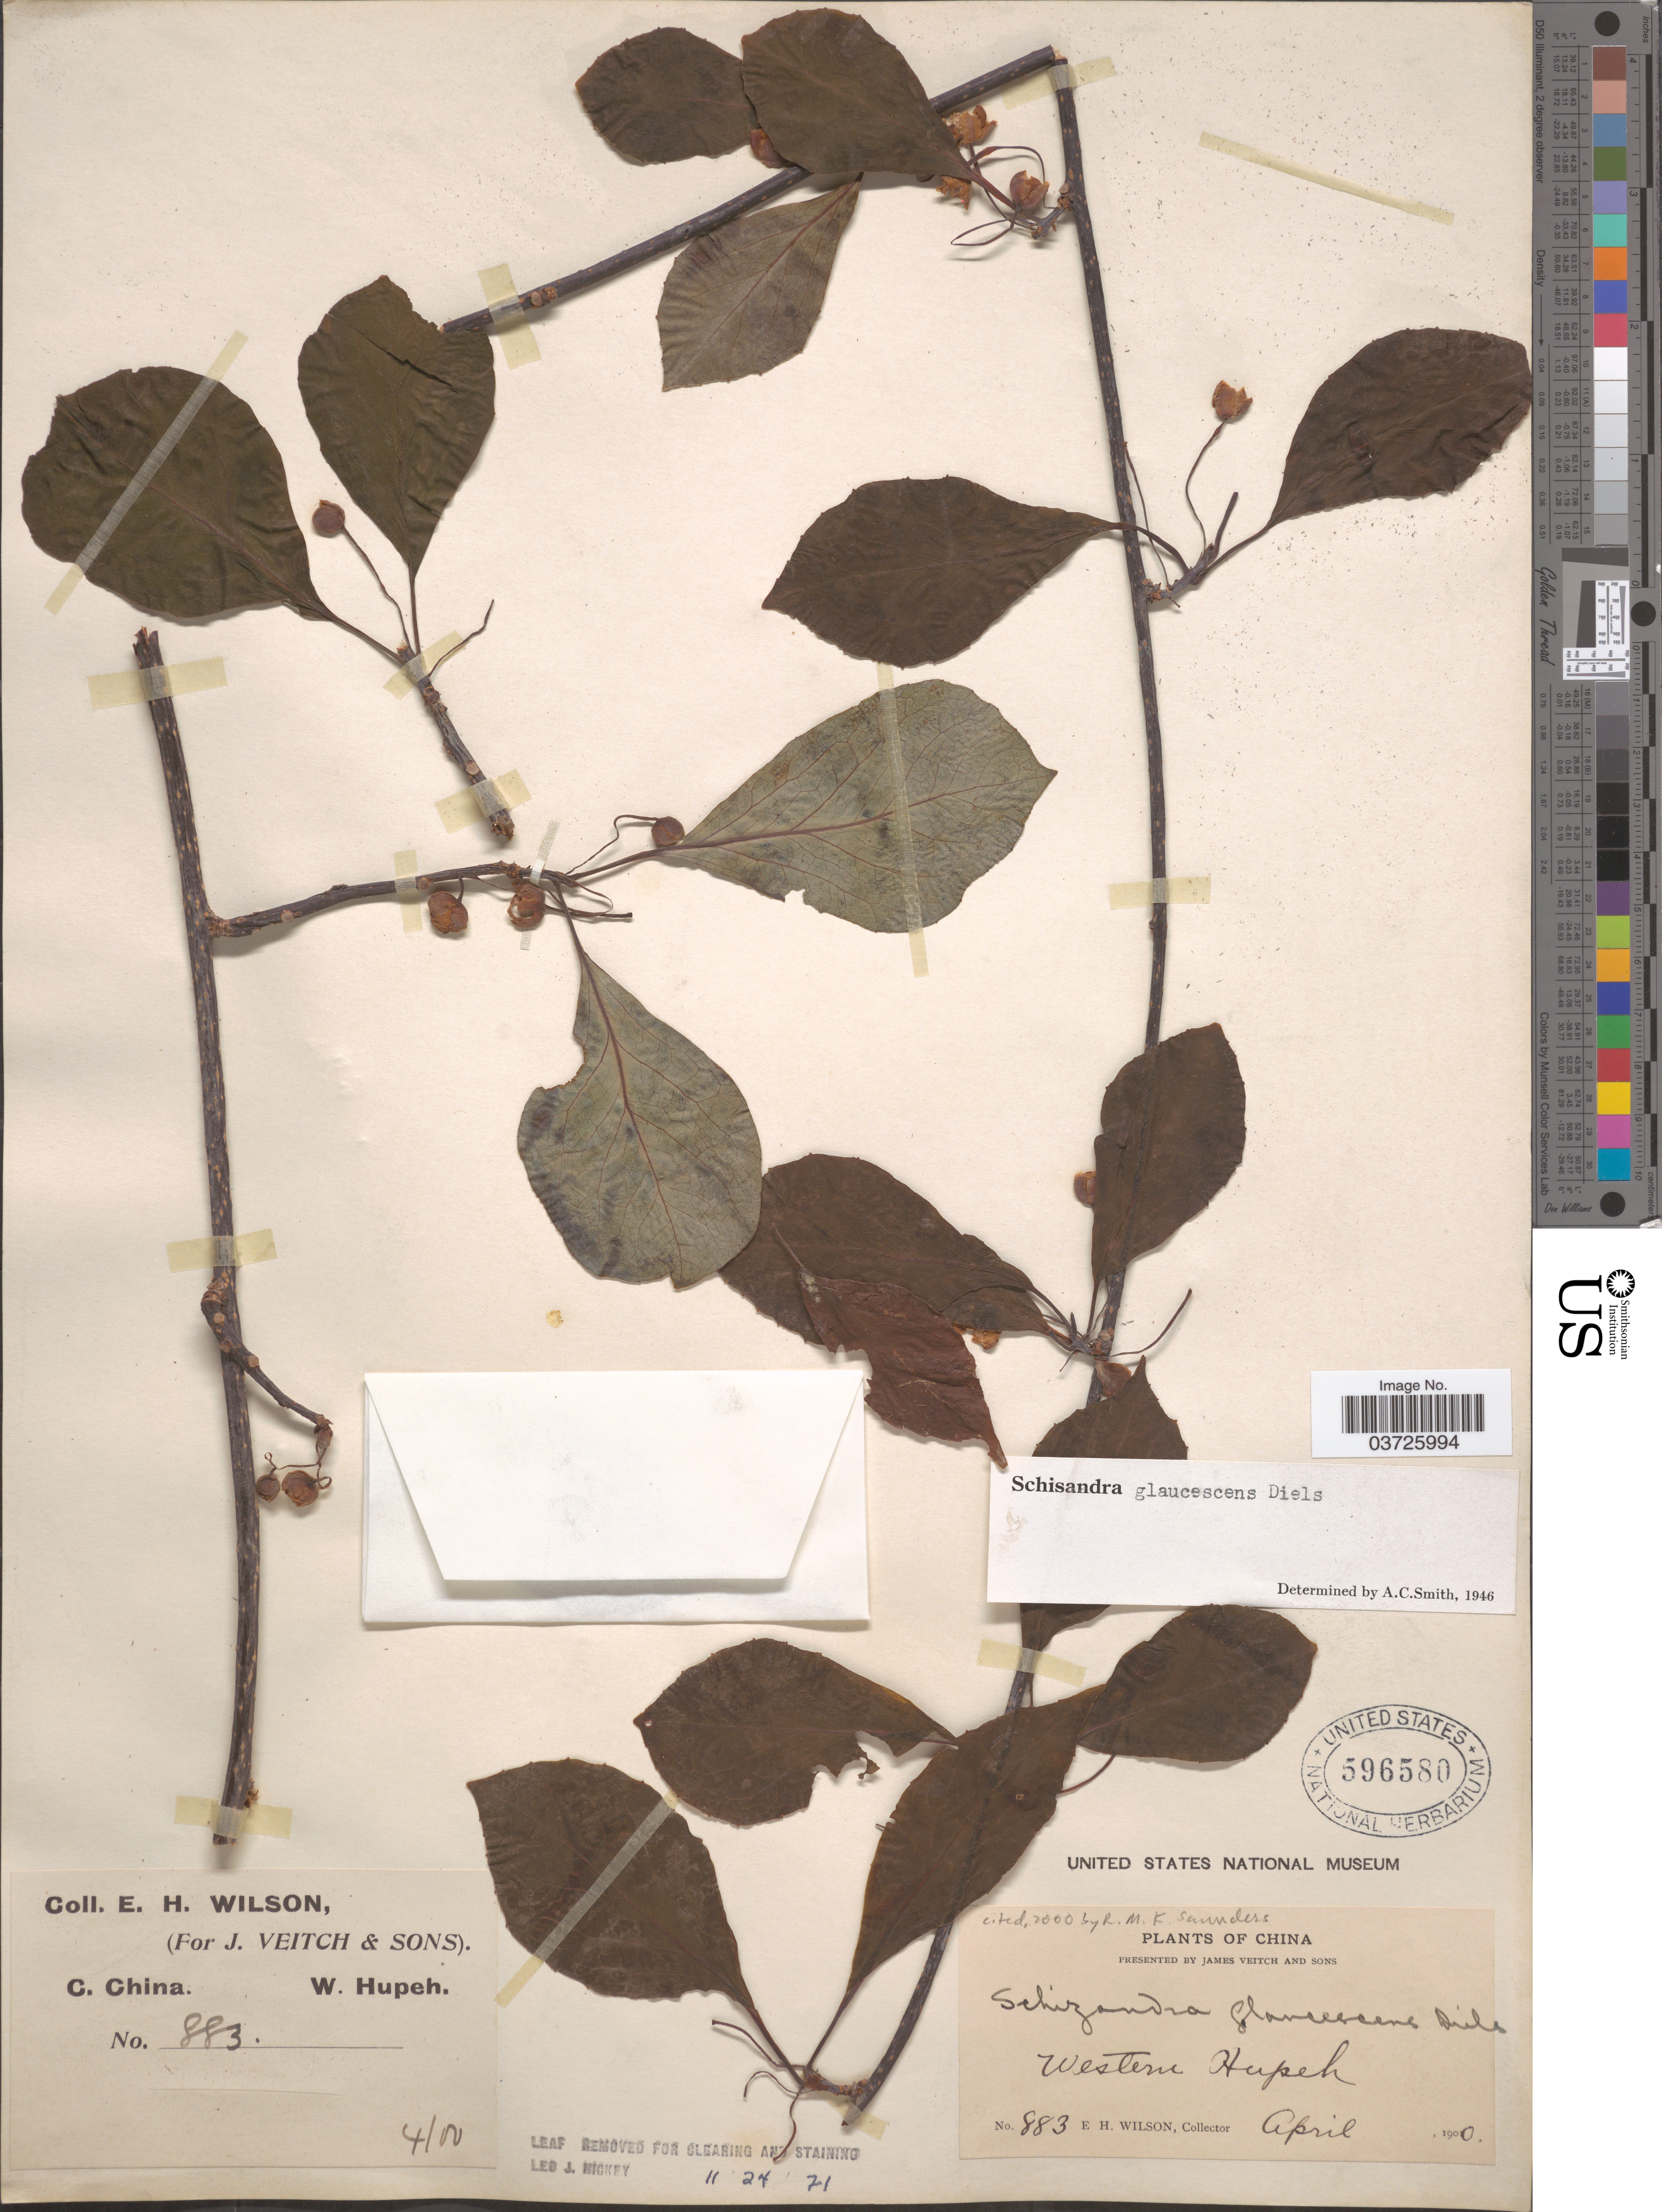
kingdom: Plantae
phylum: Tracheophyta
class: Magnoliopsida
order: Austrobaileyales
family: Schisandraceae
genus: Schisandra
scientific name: Schisandra elongata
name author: (Blume) Baill.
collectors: E. Wilson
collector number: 883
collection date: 1900-04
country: China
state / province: Hubei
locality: Western Hupeh. C. China.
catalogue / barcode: US 596580